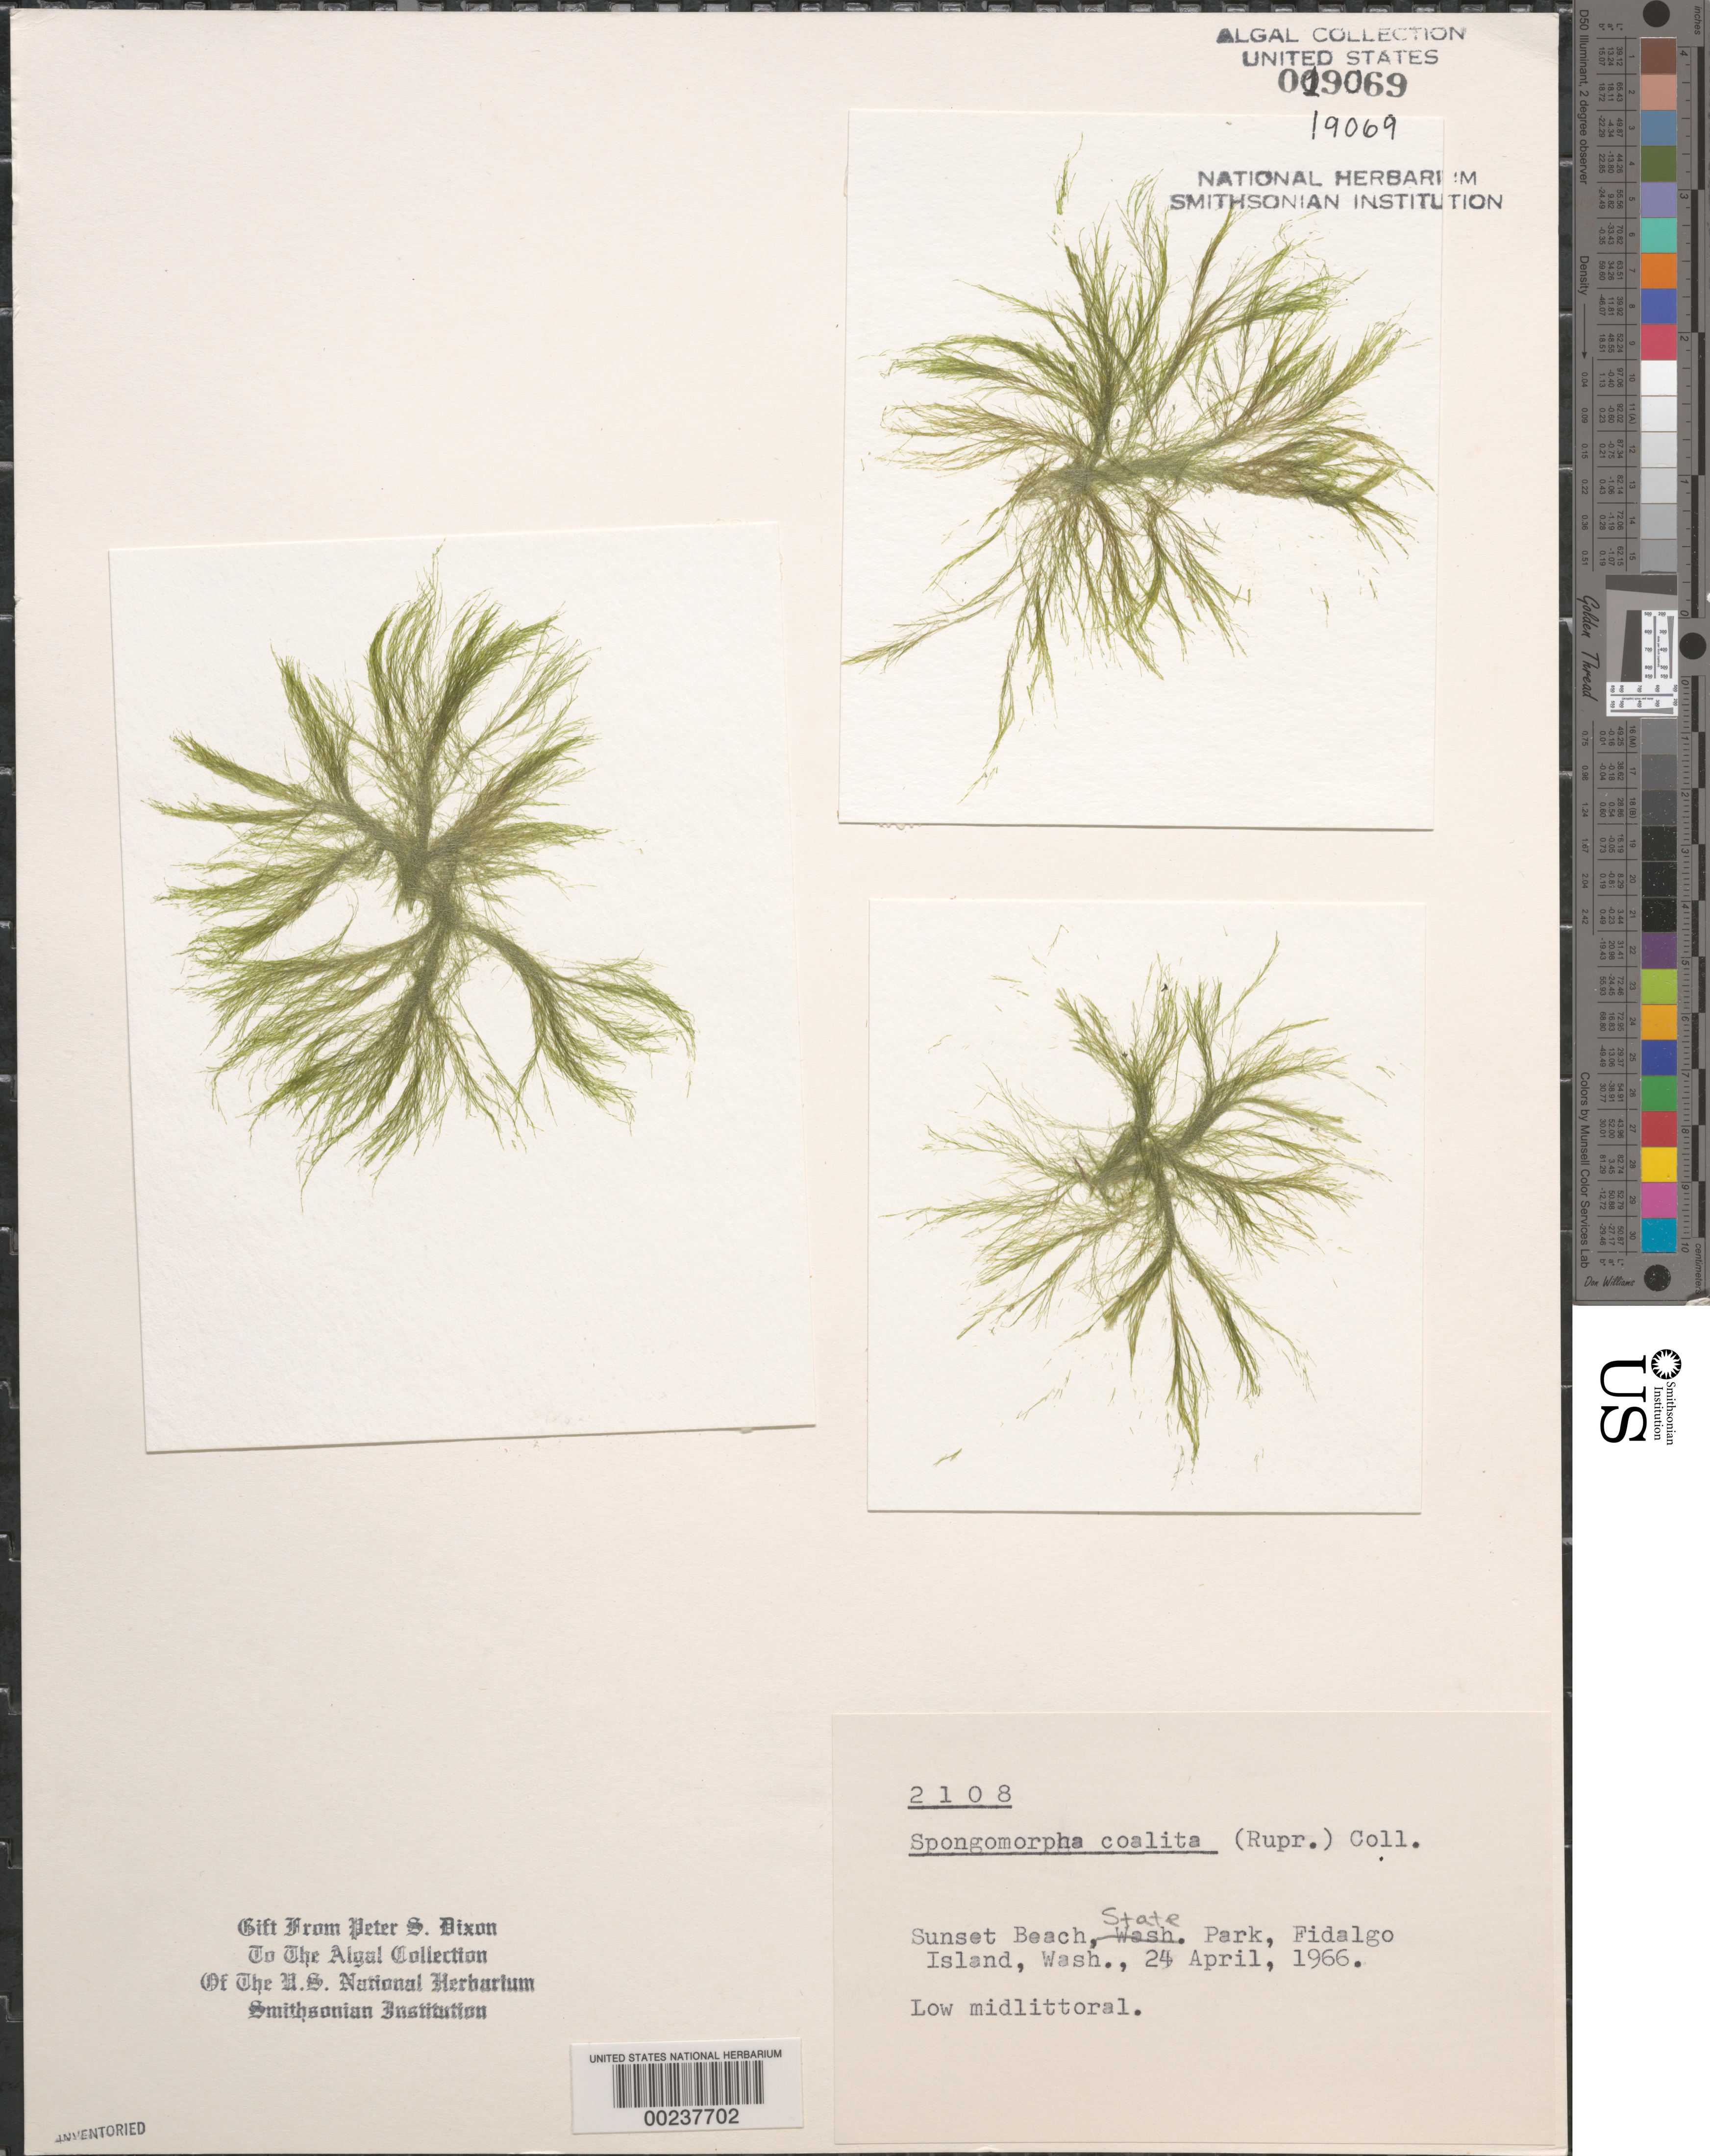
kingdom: Plantae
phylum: Chlorophyta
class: Ulvophyceae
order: Ulotrichales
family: Ulotrichaceae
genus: Acrosiphonia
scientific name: Acrosiphonia coalita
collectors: P. S. Dixon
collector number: PSD 2108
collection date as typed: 24 Apr 1966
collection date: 1966-04-24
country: United States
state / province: Washington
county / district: Skagit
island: Fidalgo Island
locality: Sunset Beach State Park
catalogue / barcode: US 19069